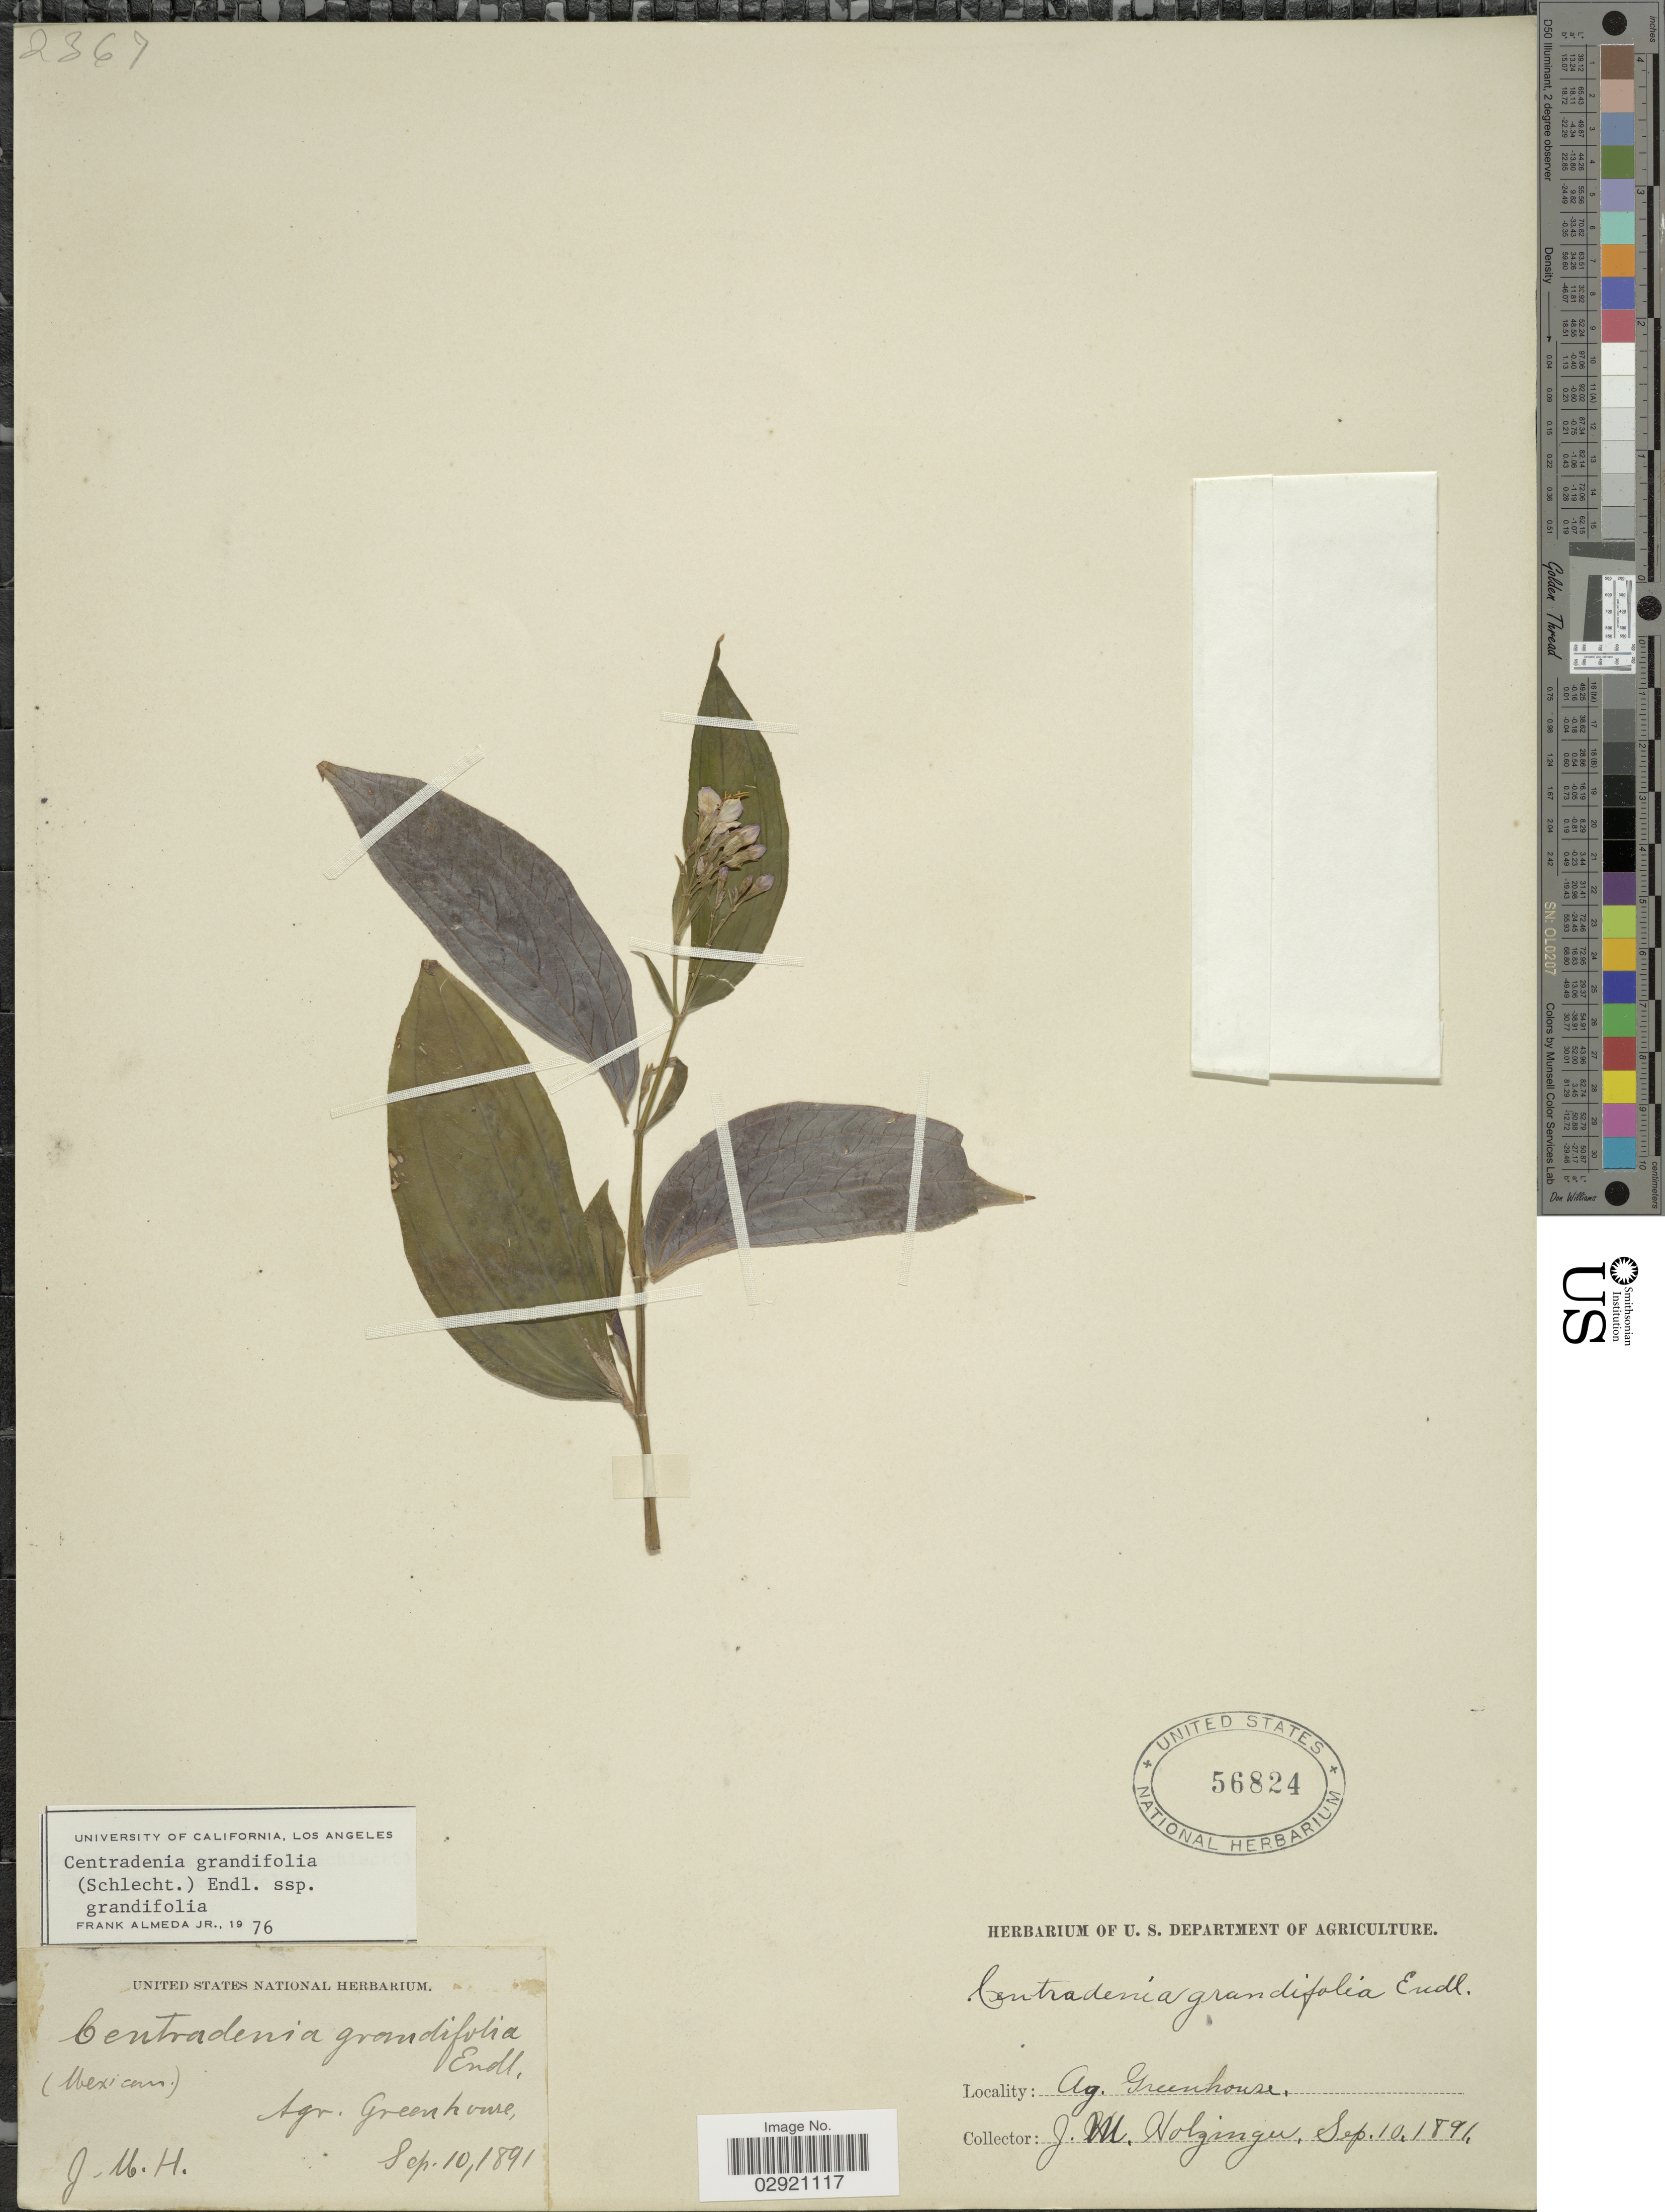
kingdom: Plantae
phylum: Tracheophyta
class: Magnoliopsida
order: Myrtales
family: Melastomataceae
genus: Centradenia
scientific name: Centradenia grandifolia subsp. grandifolia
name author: (Schltdl.) Endl.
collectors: J. M. Holzinger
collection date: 1891-09-10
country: Mexico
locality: (Mexican). Agr. Greenhouse.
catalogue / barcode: US 56824